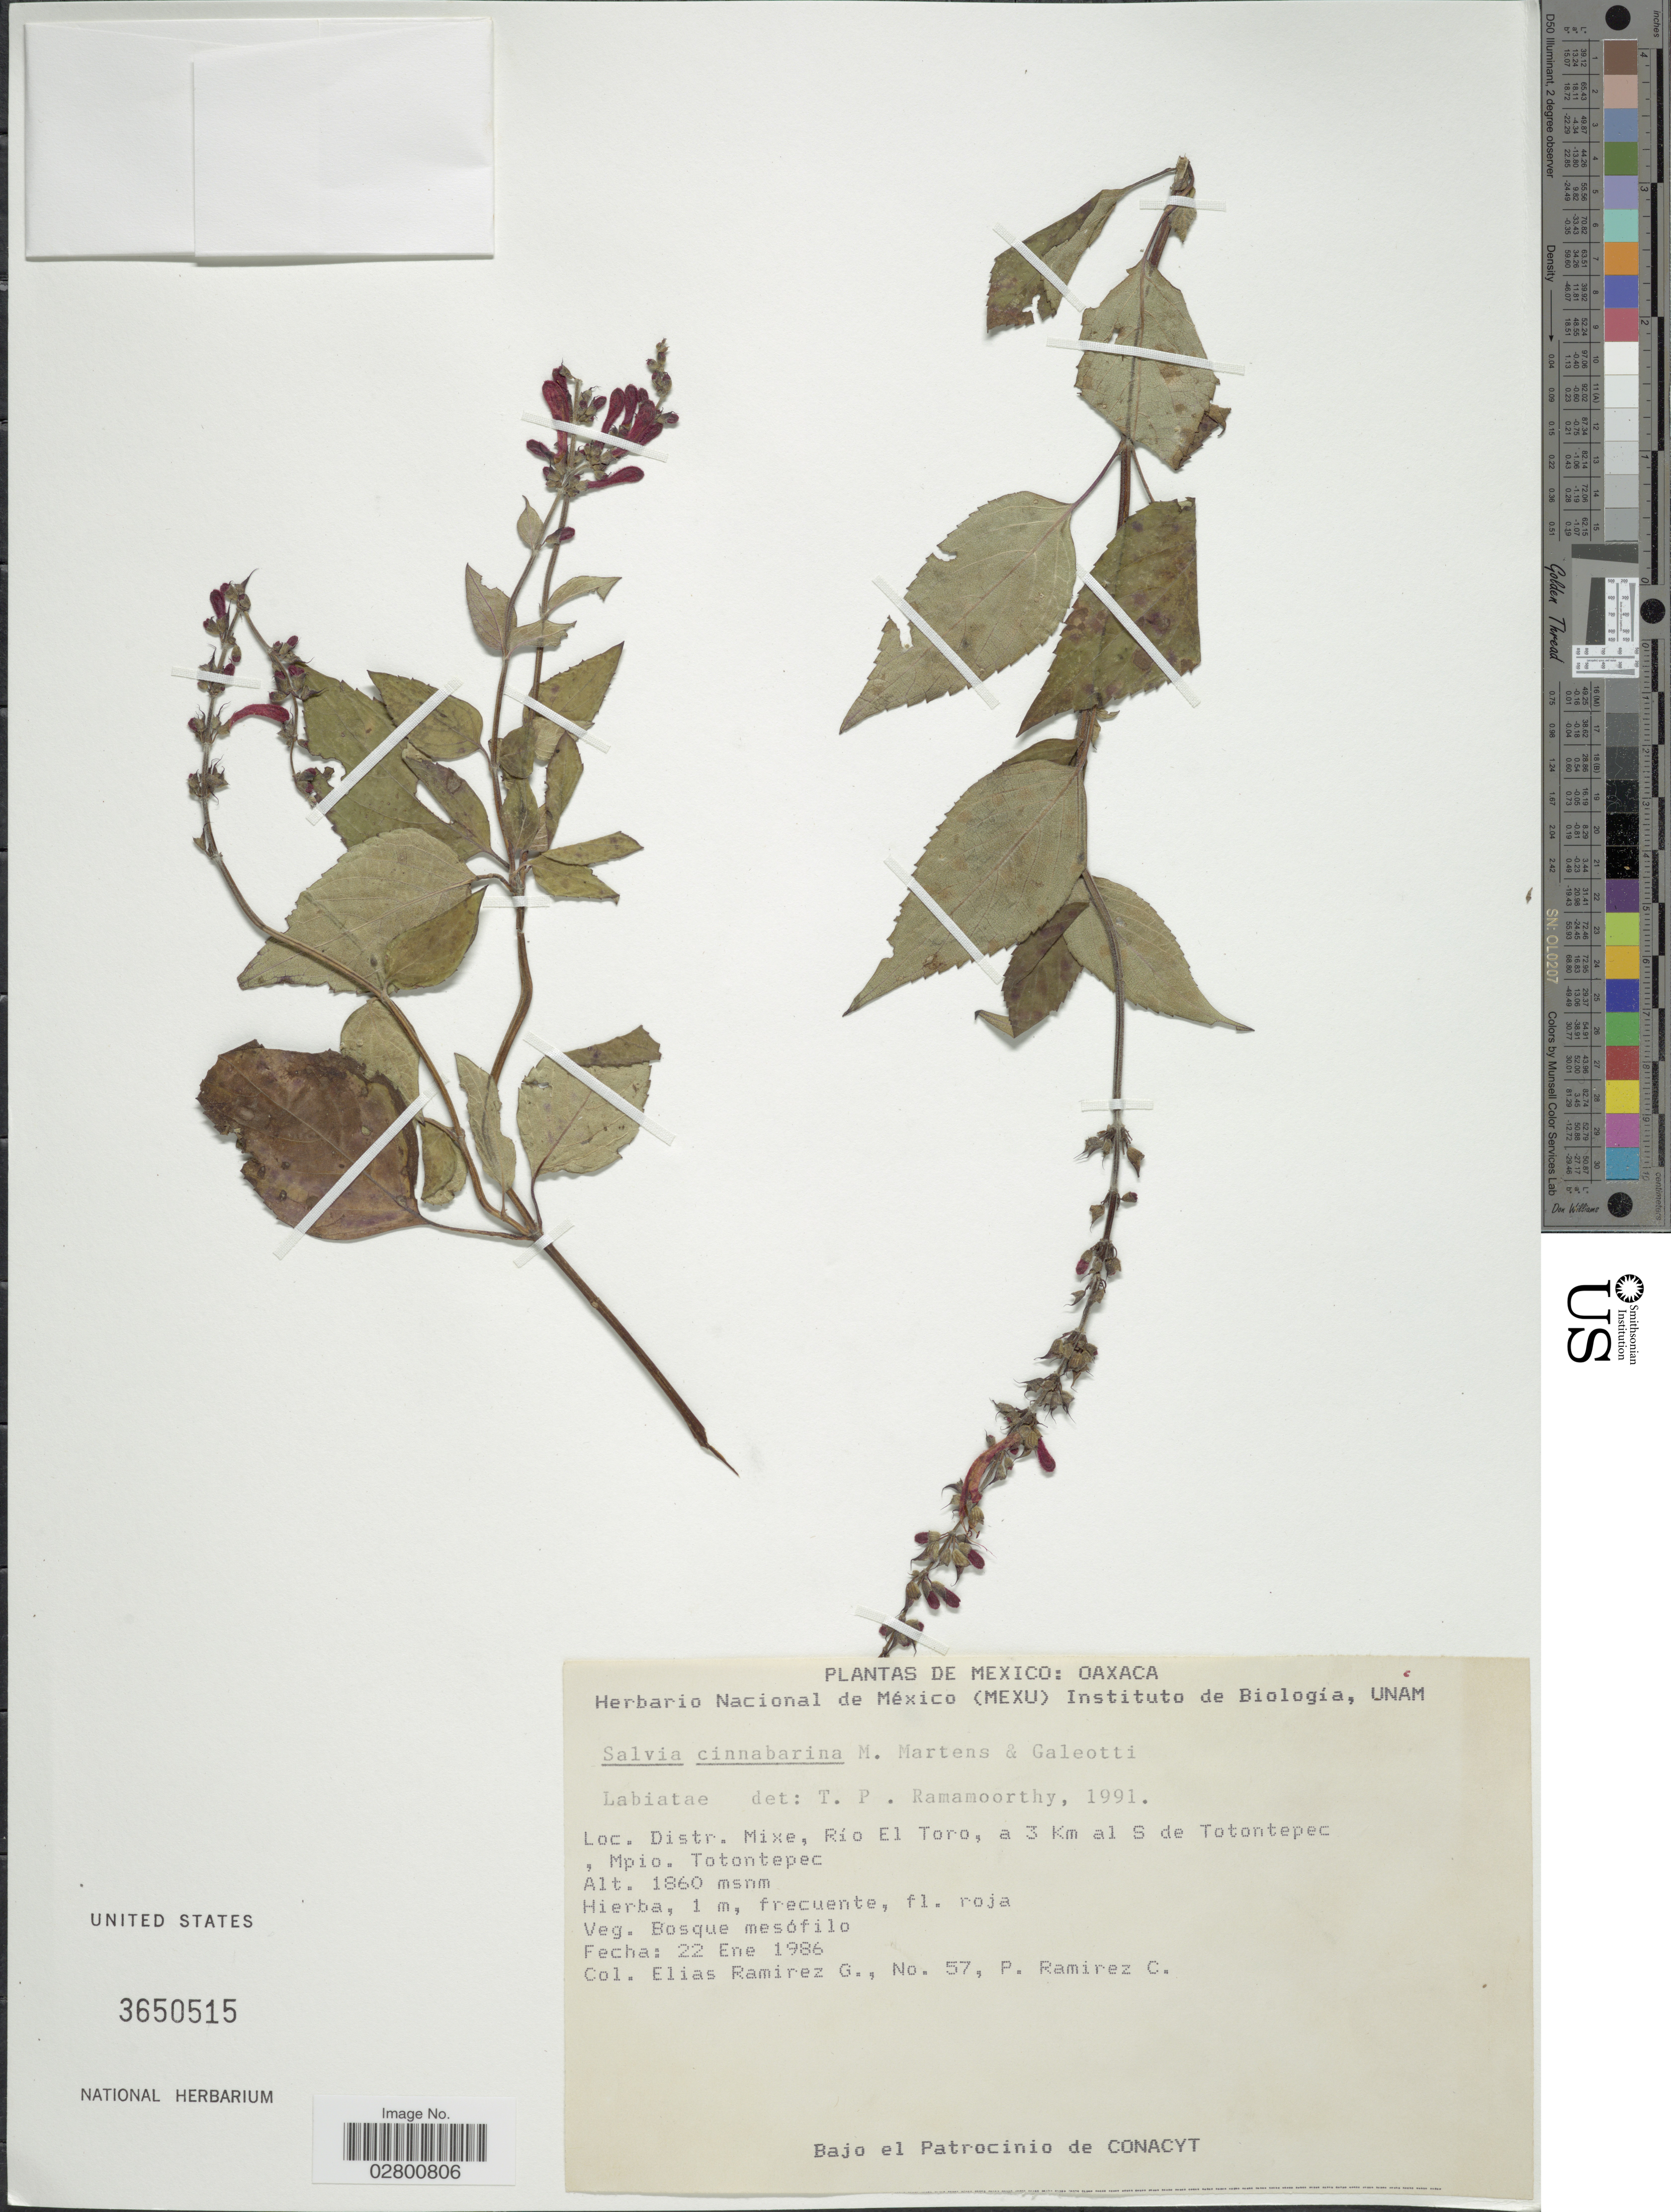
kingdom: Plantae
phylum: Tracheophyta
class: Magnoliopsida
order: Lamiales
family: Lamiaceae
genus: Salvia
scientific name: Salvia cinnabarina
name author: M. Martens & Galeotti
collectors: E. Ramirez G. & P. Ramirez C.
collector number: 57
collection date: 1986-01-22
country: Mexico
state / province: Oaxaca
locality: Distr. Mixe, Río El Toro, a 3 Km al S de Totontepec, Mpio. Totontepec.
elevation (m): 1860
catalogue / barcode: US 3650515